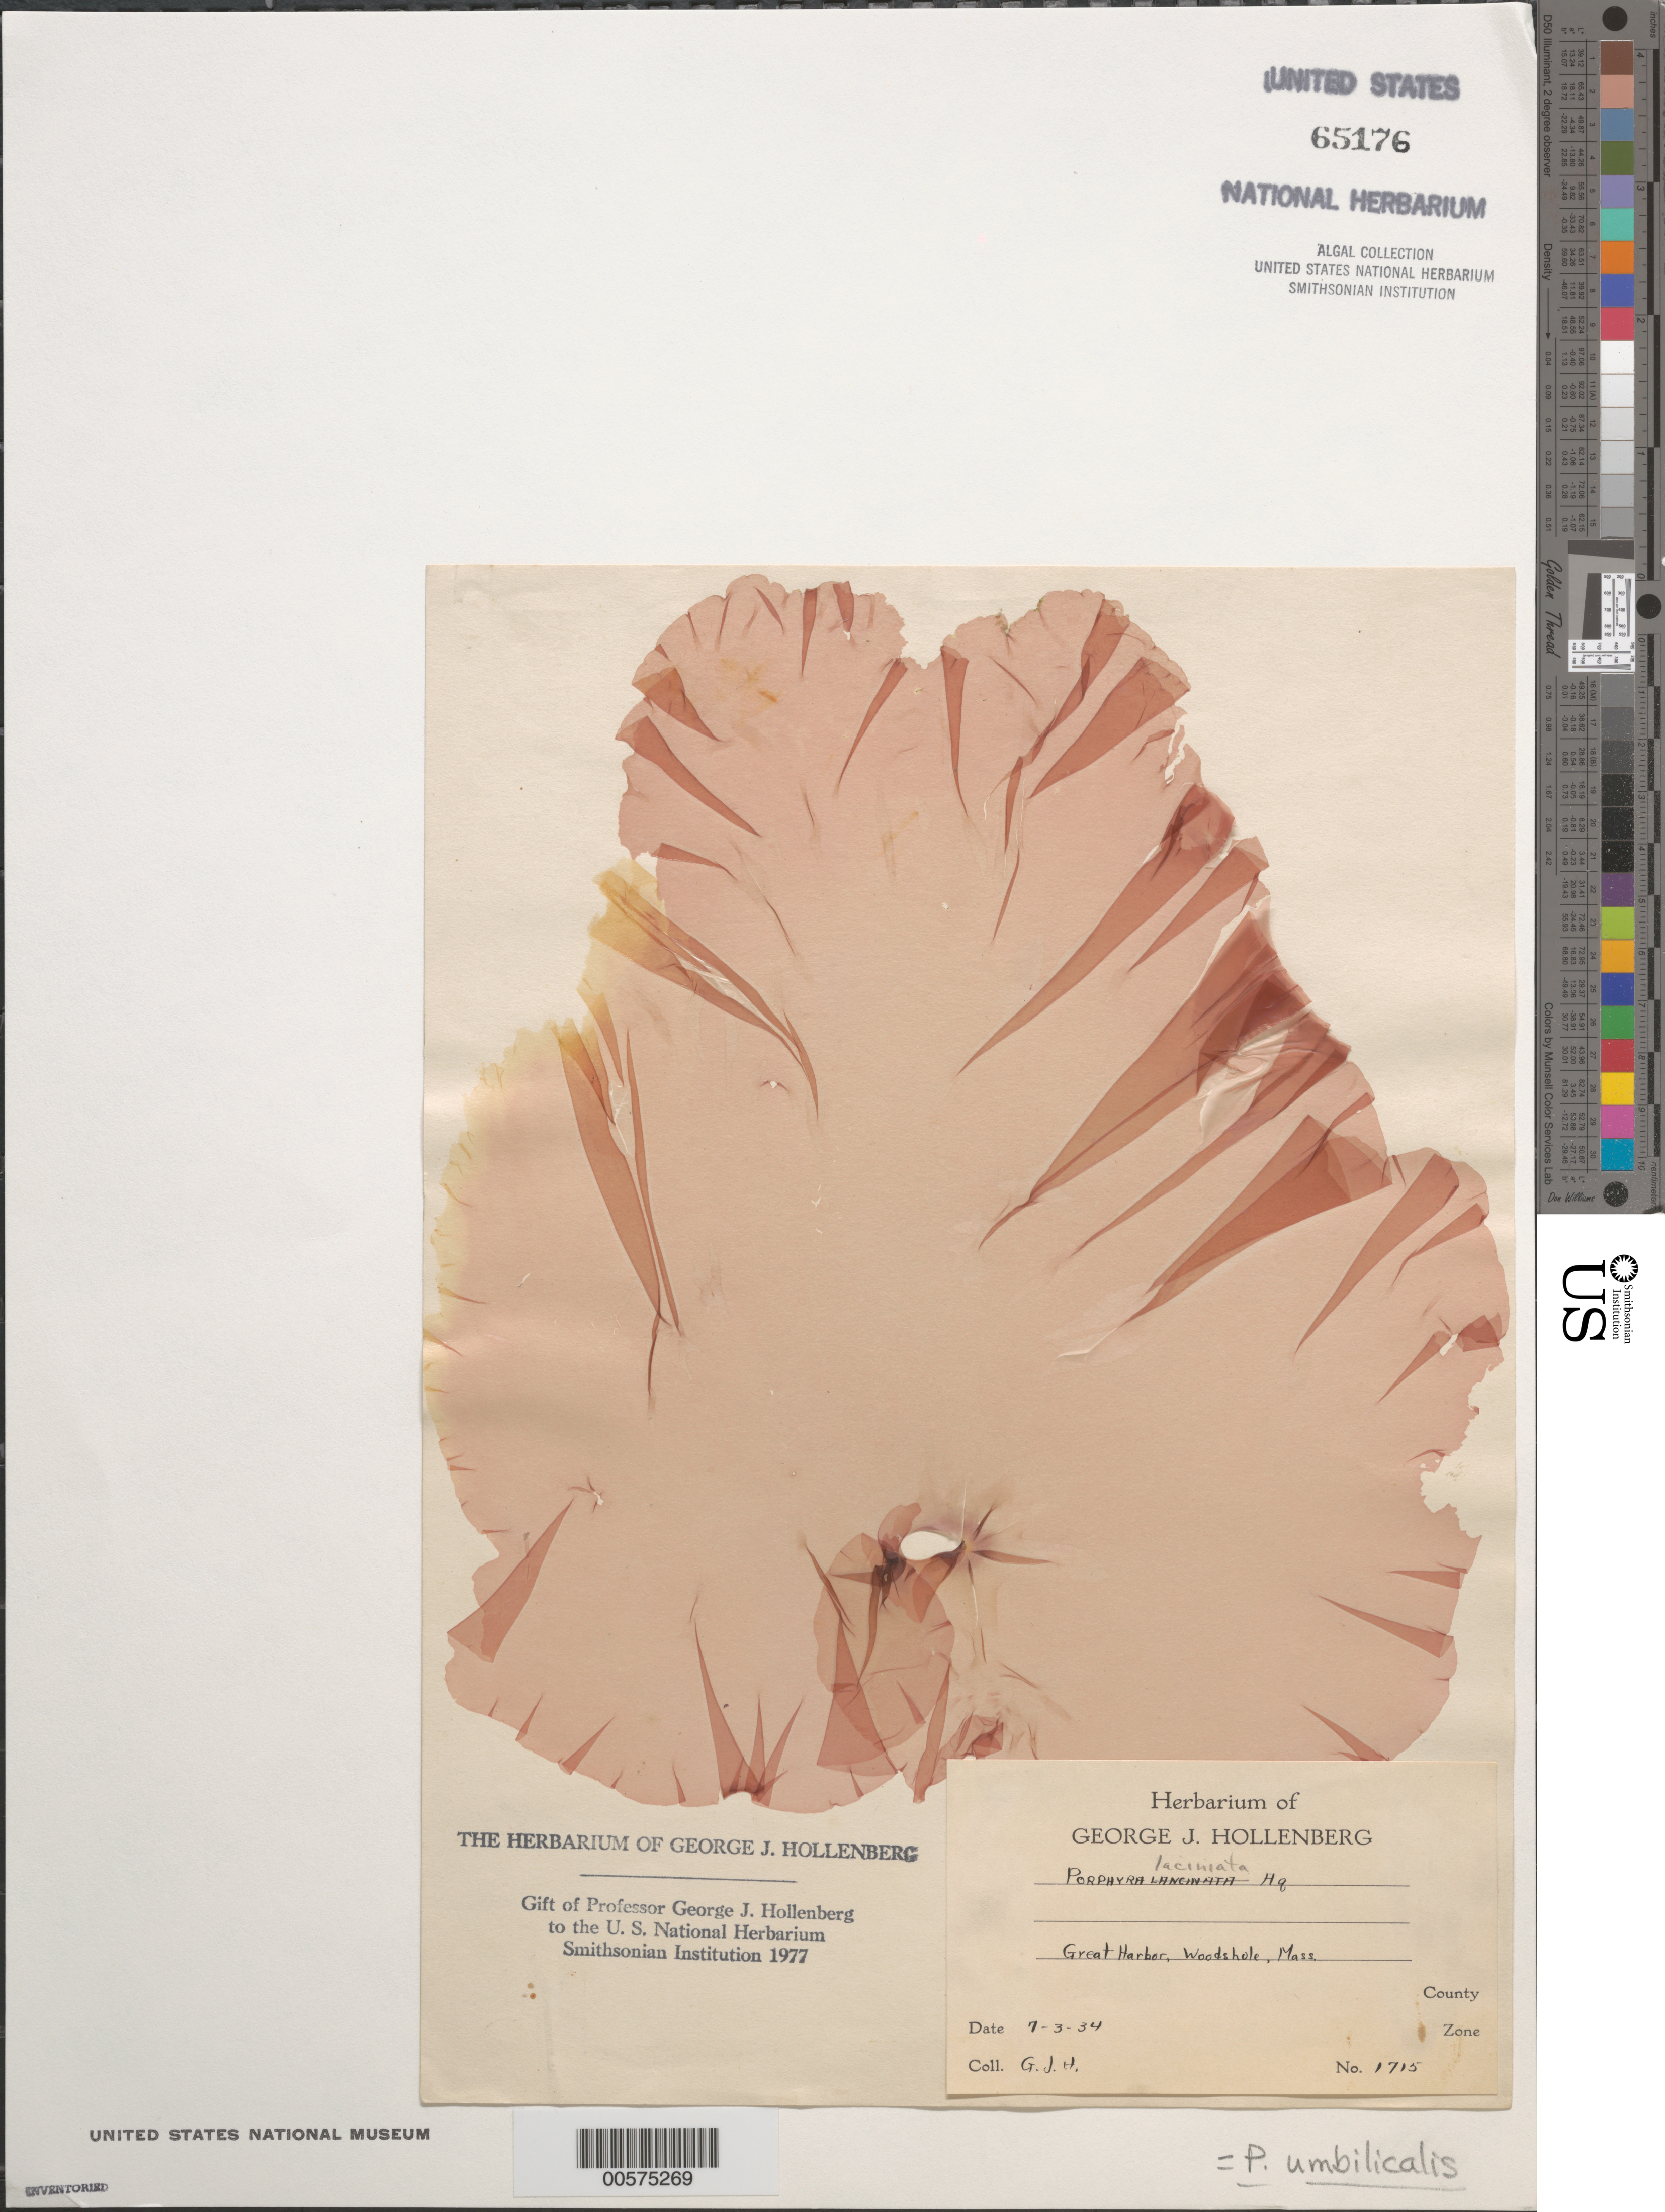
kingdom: Plantae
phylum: Rhodophyta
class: Bangiophyceae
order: Bangiales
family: Bangiaceae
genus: Porphyra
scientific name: Porphyra umbilicalis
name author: Kütz.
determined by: Hollenberg, George J.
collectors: G. Hollenberg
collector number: GJH 1715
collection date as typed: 03 Jul 1934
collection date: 1934-07-03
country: United States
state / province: Massachusetts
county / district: Barnstable County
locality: Woods Hole, Great Harbor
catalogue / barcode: US 65176